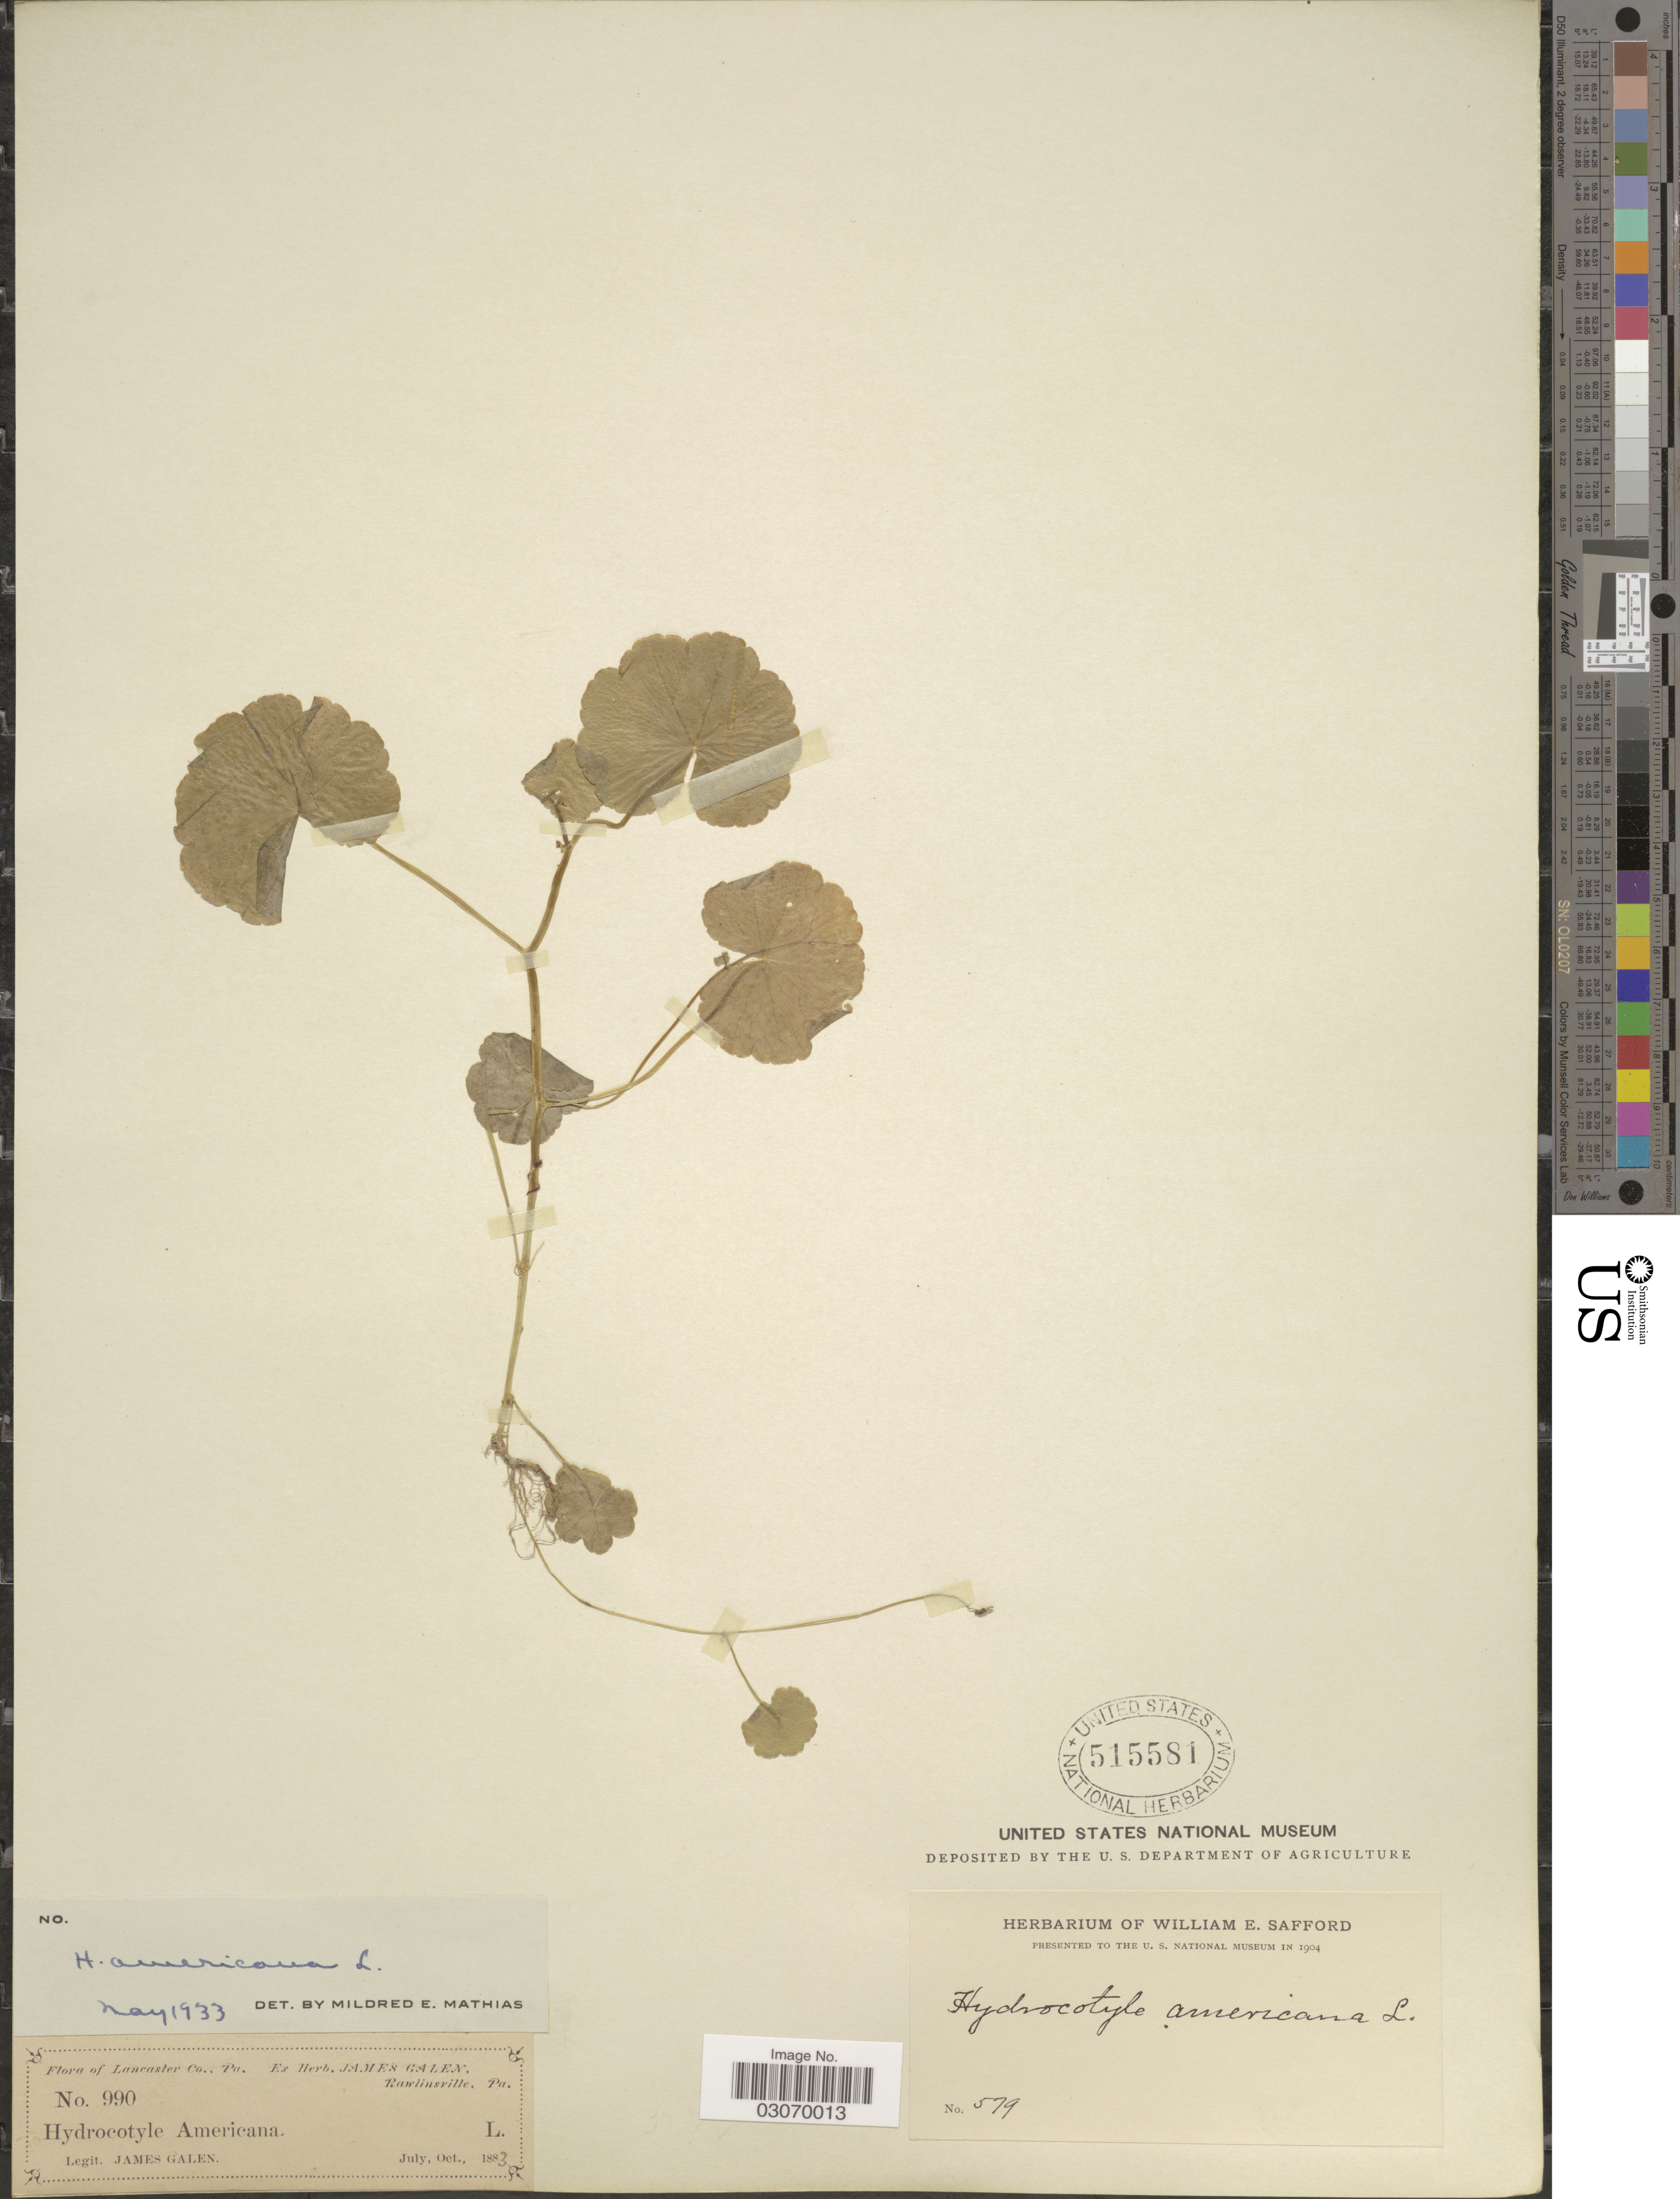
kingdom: Plantae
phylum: Tracheophyta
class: Magnoliopsida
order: Apiales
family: Araliaceae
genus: Hydrocotyle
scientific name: Hydrocotyle americana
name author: L.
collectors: J. Galen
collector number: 579/990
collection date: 1883-07/1883-10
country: United States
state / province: Pennsylvania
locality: Lancaster Co.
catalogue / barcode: US 515581